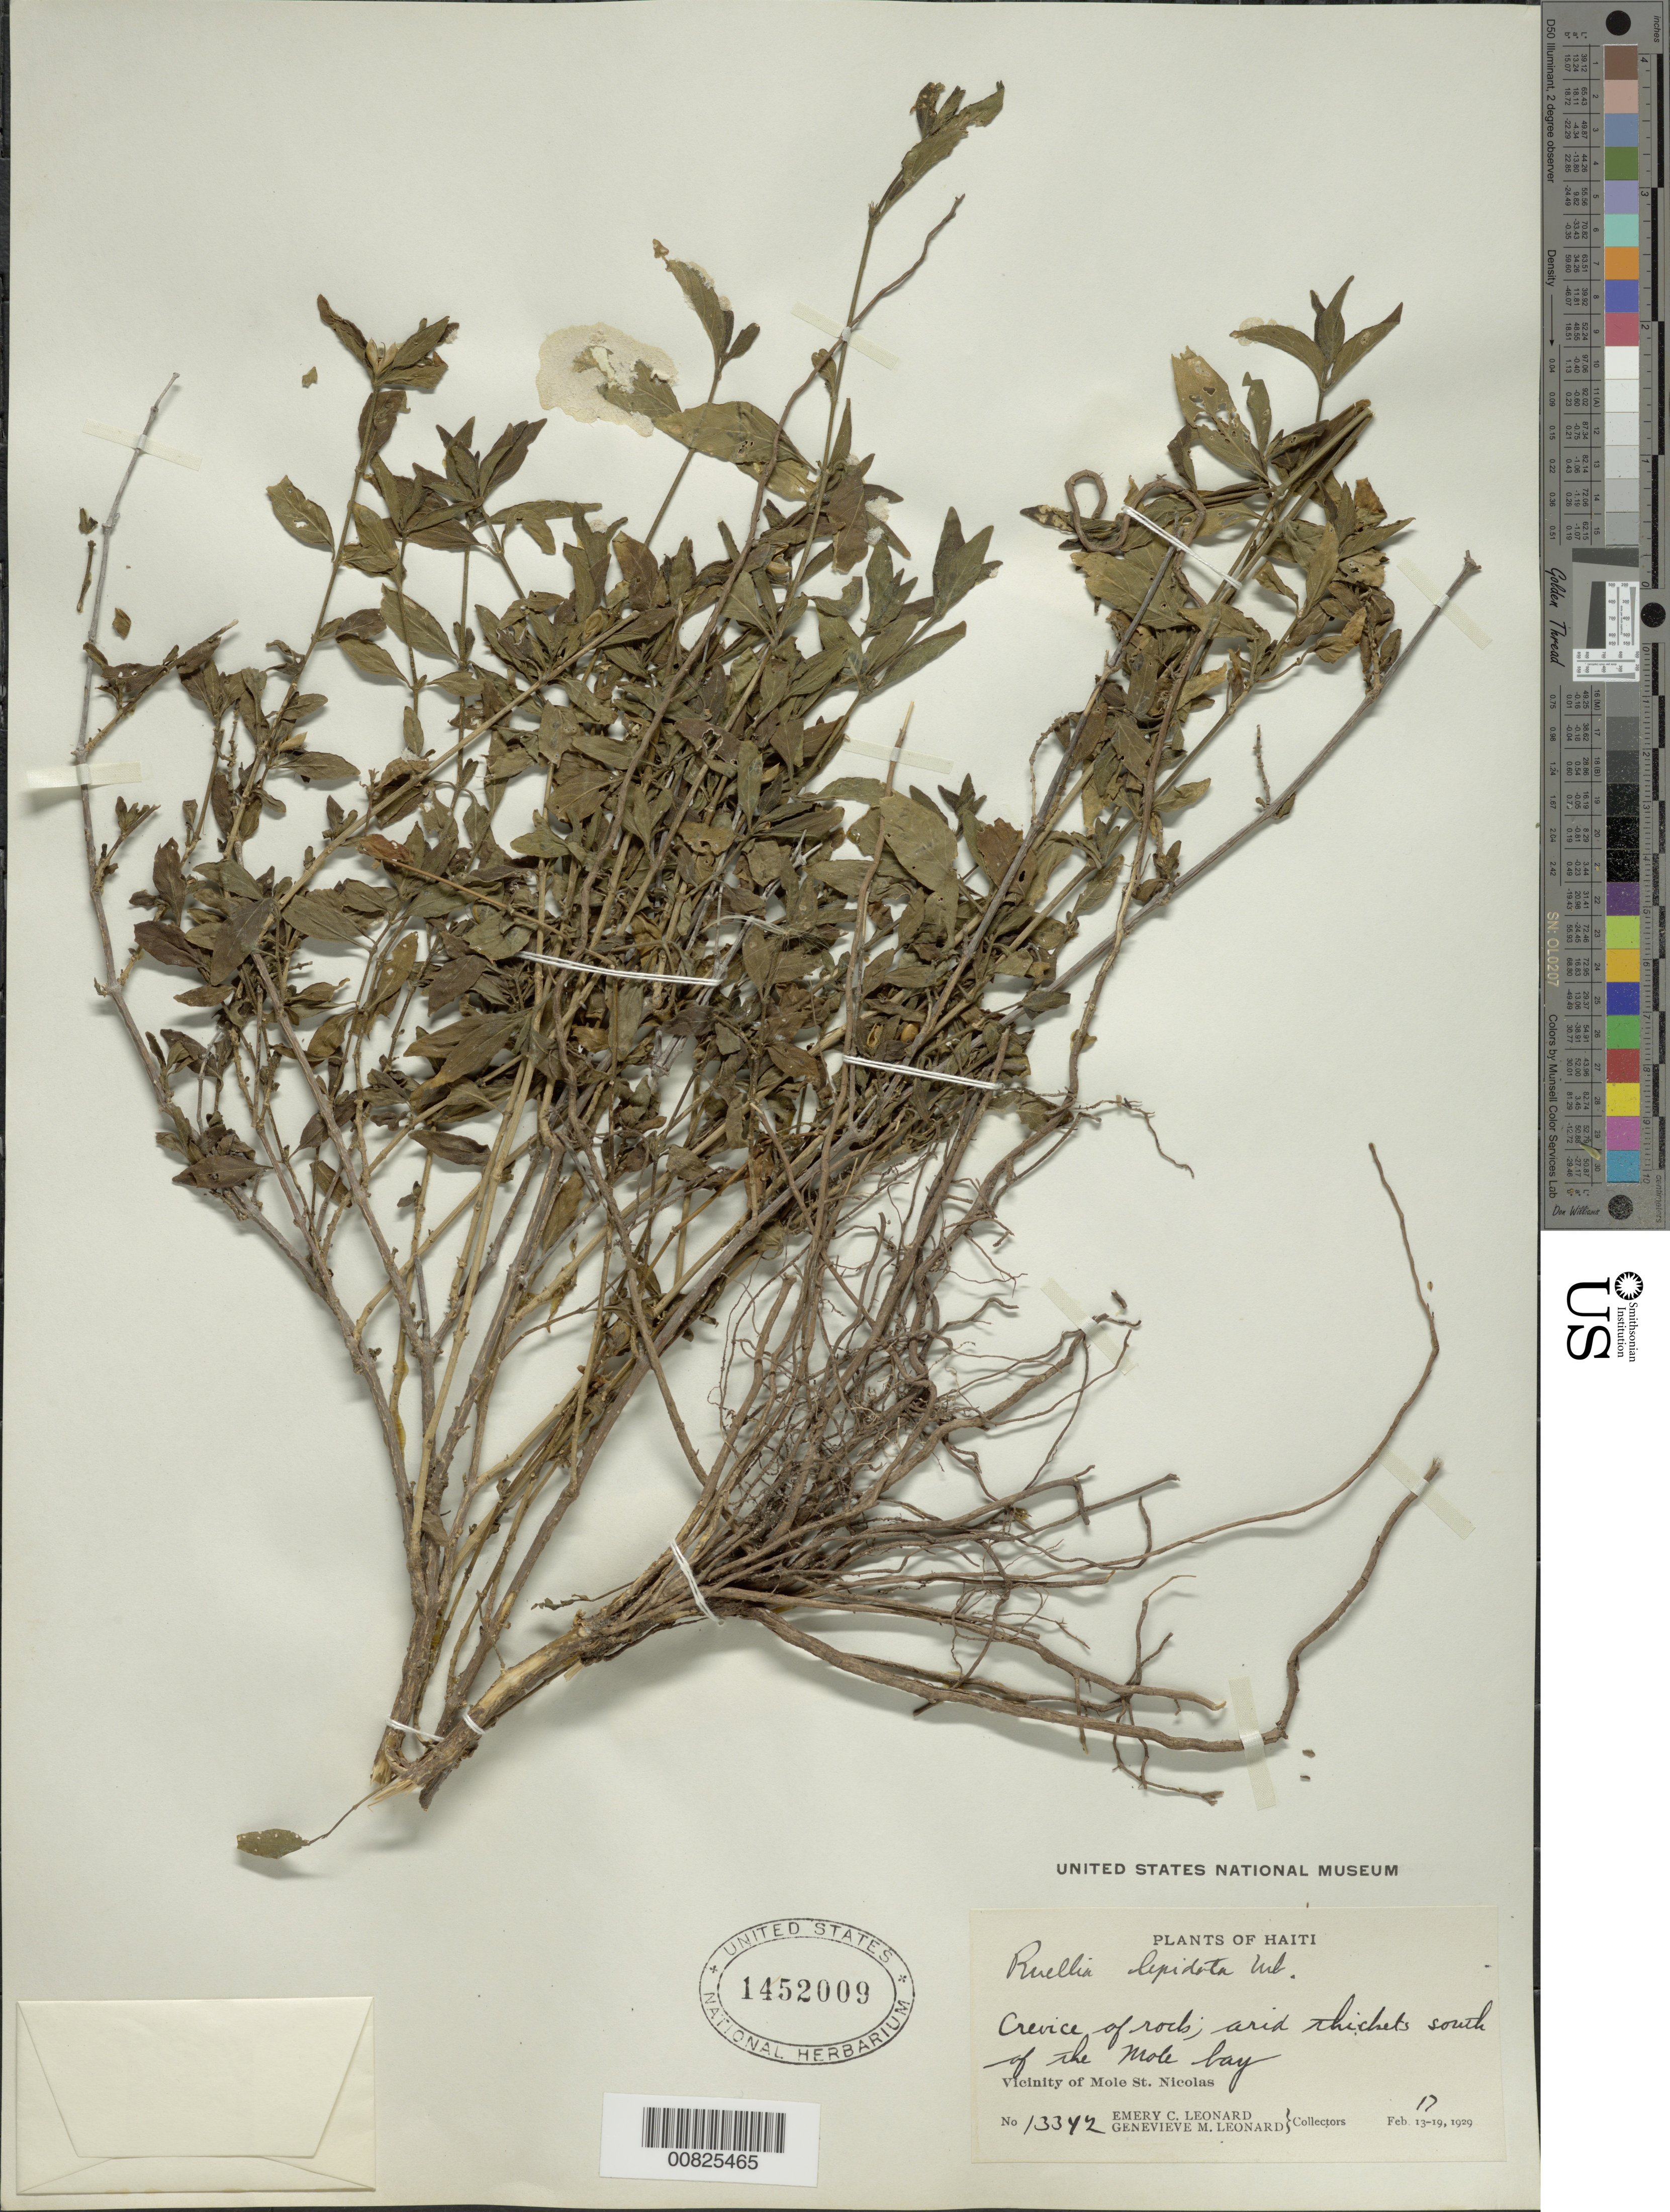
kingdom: Plantae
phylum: Tracheophyta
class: Magnoliopsida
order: Lamiales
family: Acanthaceae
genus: Ruellia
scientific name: Ruellia lepidota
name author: Urb.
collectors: E. C. Leonard & G. M. Leonard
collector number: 13342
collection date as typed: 17 Feb 1929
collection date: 1929-02-17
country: Haiti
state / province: Nord-Ouest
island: Hispaniola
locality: Vicinity of Mole St. Nicolas, S of the Mole Road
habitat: Crevice of rocks, arid thickets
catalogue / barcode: US 1452009